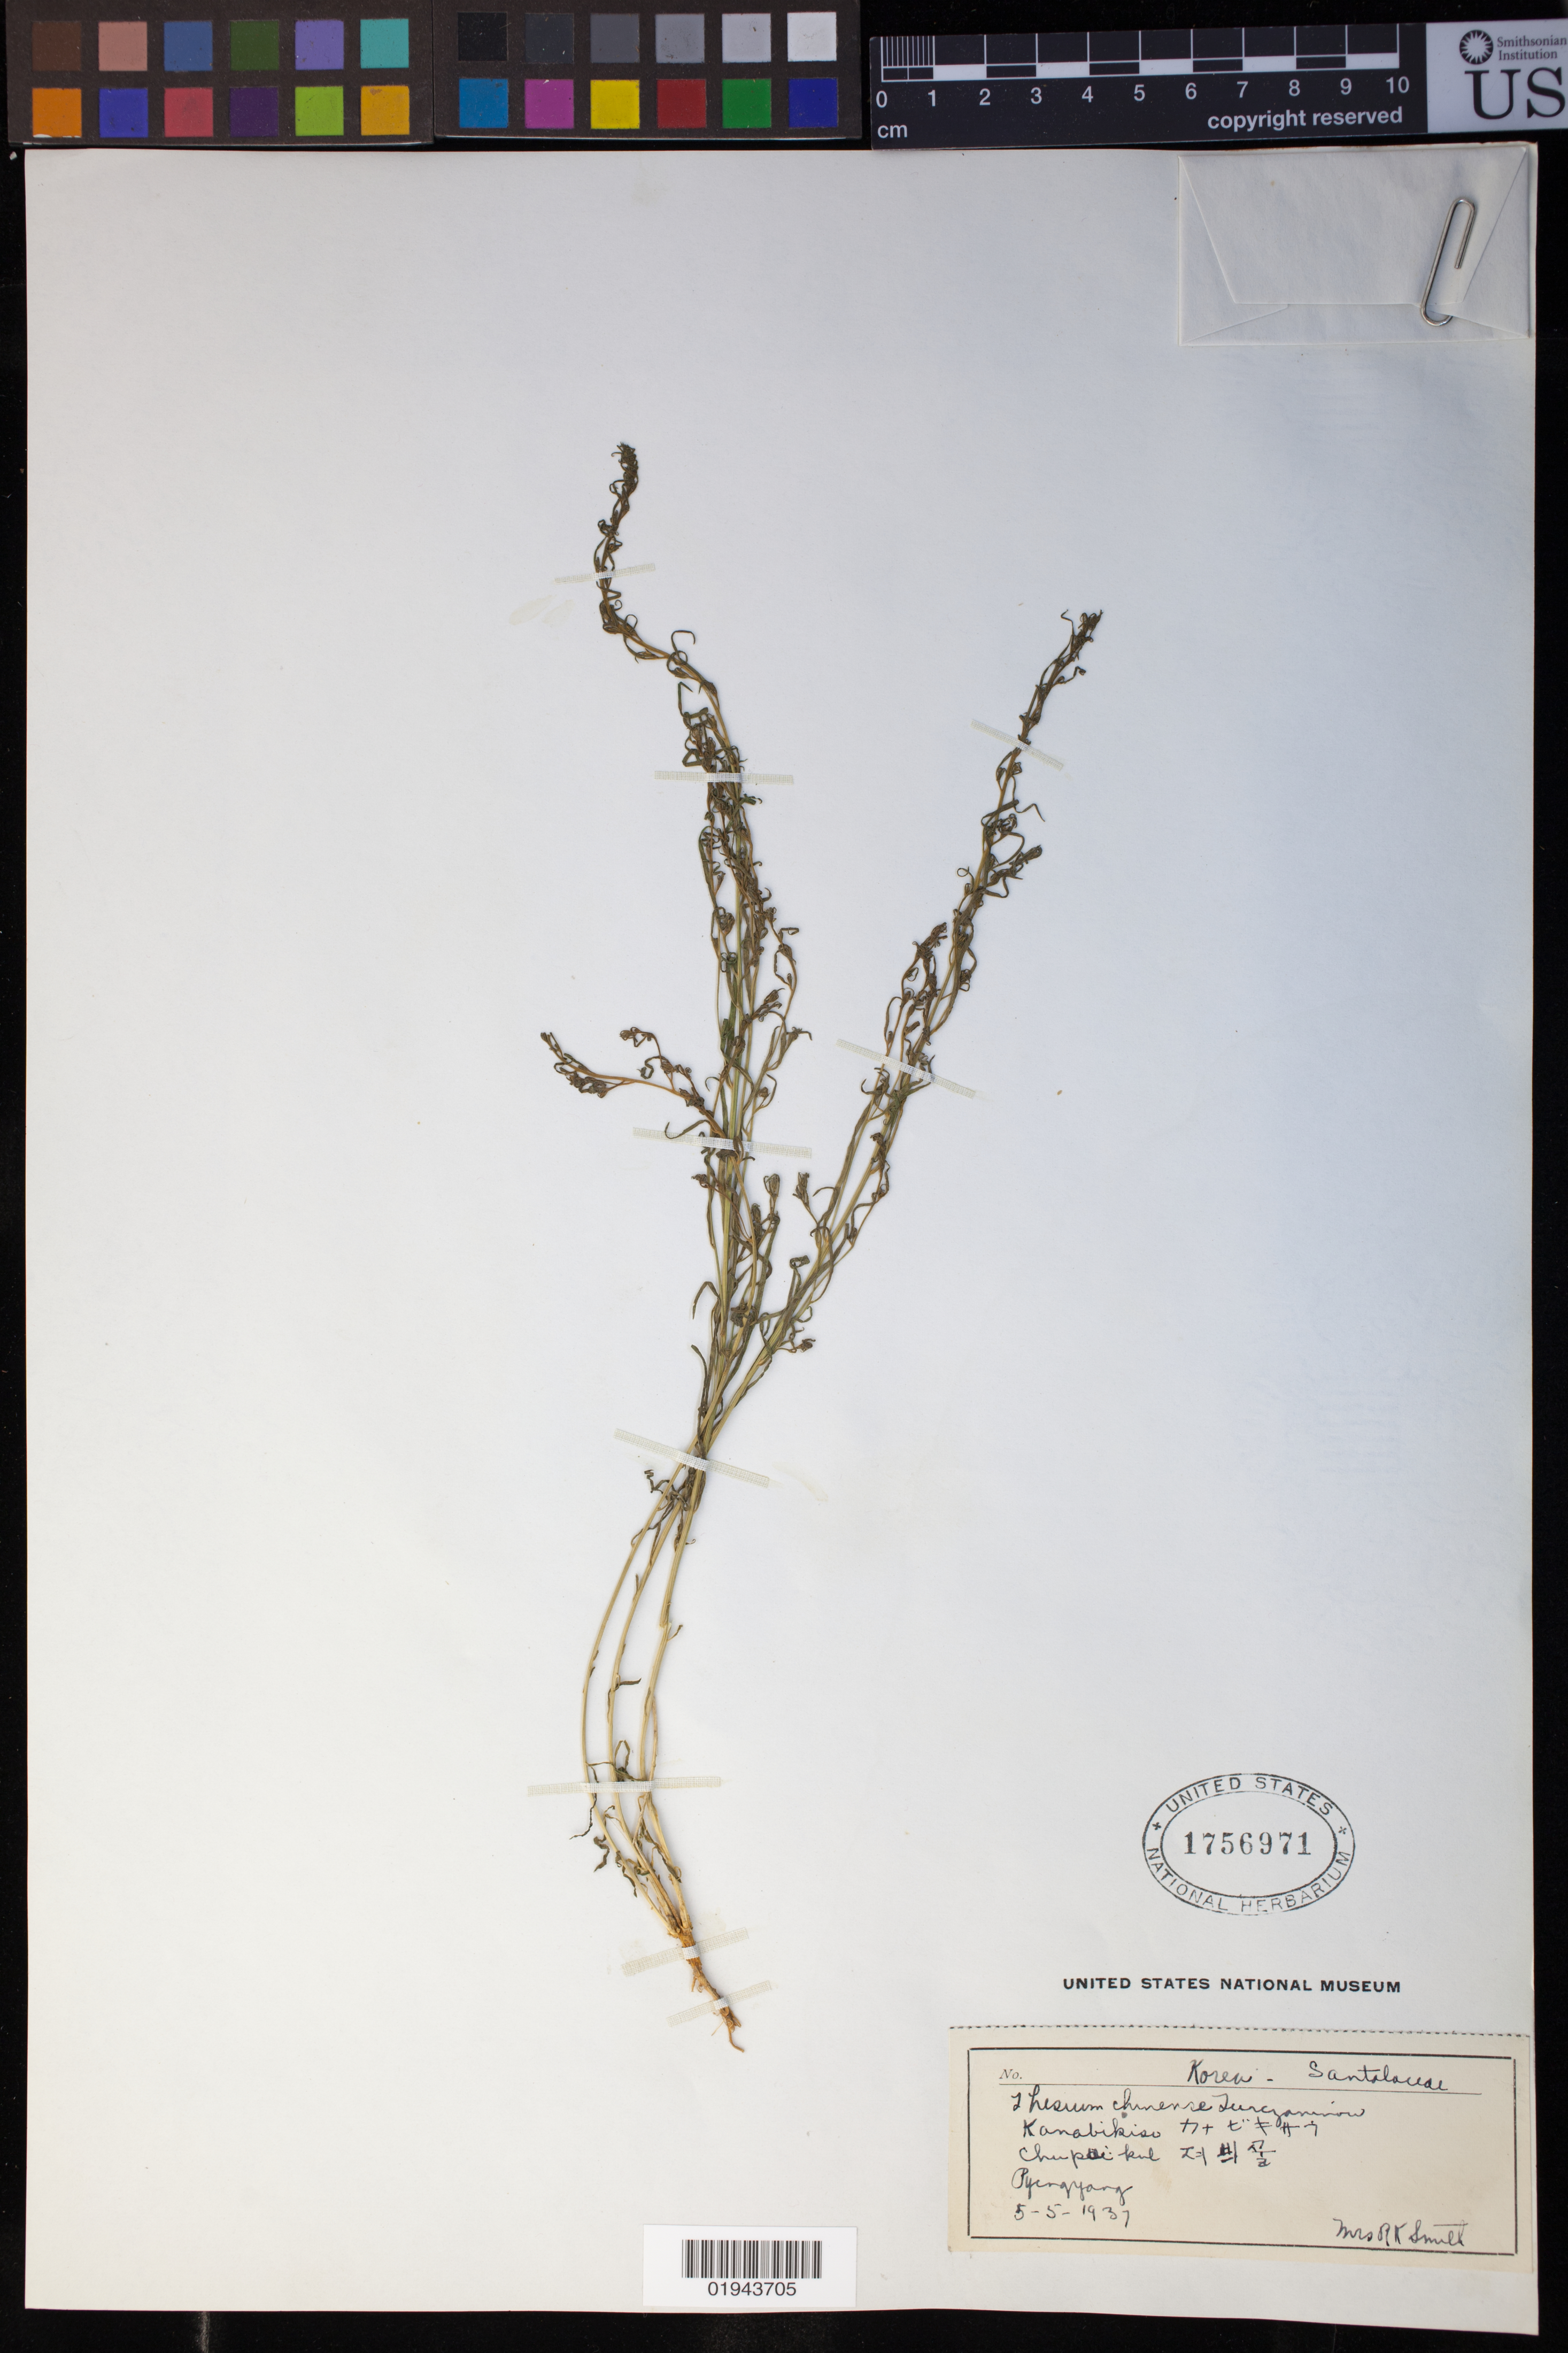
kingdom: Plantae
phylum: Tracheophyta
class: Magnoliopsida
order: Santalales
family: Thesiaceae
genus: Thesium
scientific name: Thesium chinense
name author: Turcz.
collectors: R. Smith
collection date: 1937-05-05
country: North Korea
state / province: P'yongyang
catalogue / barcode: US 1756971